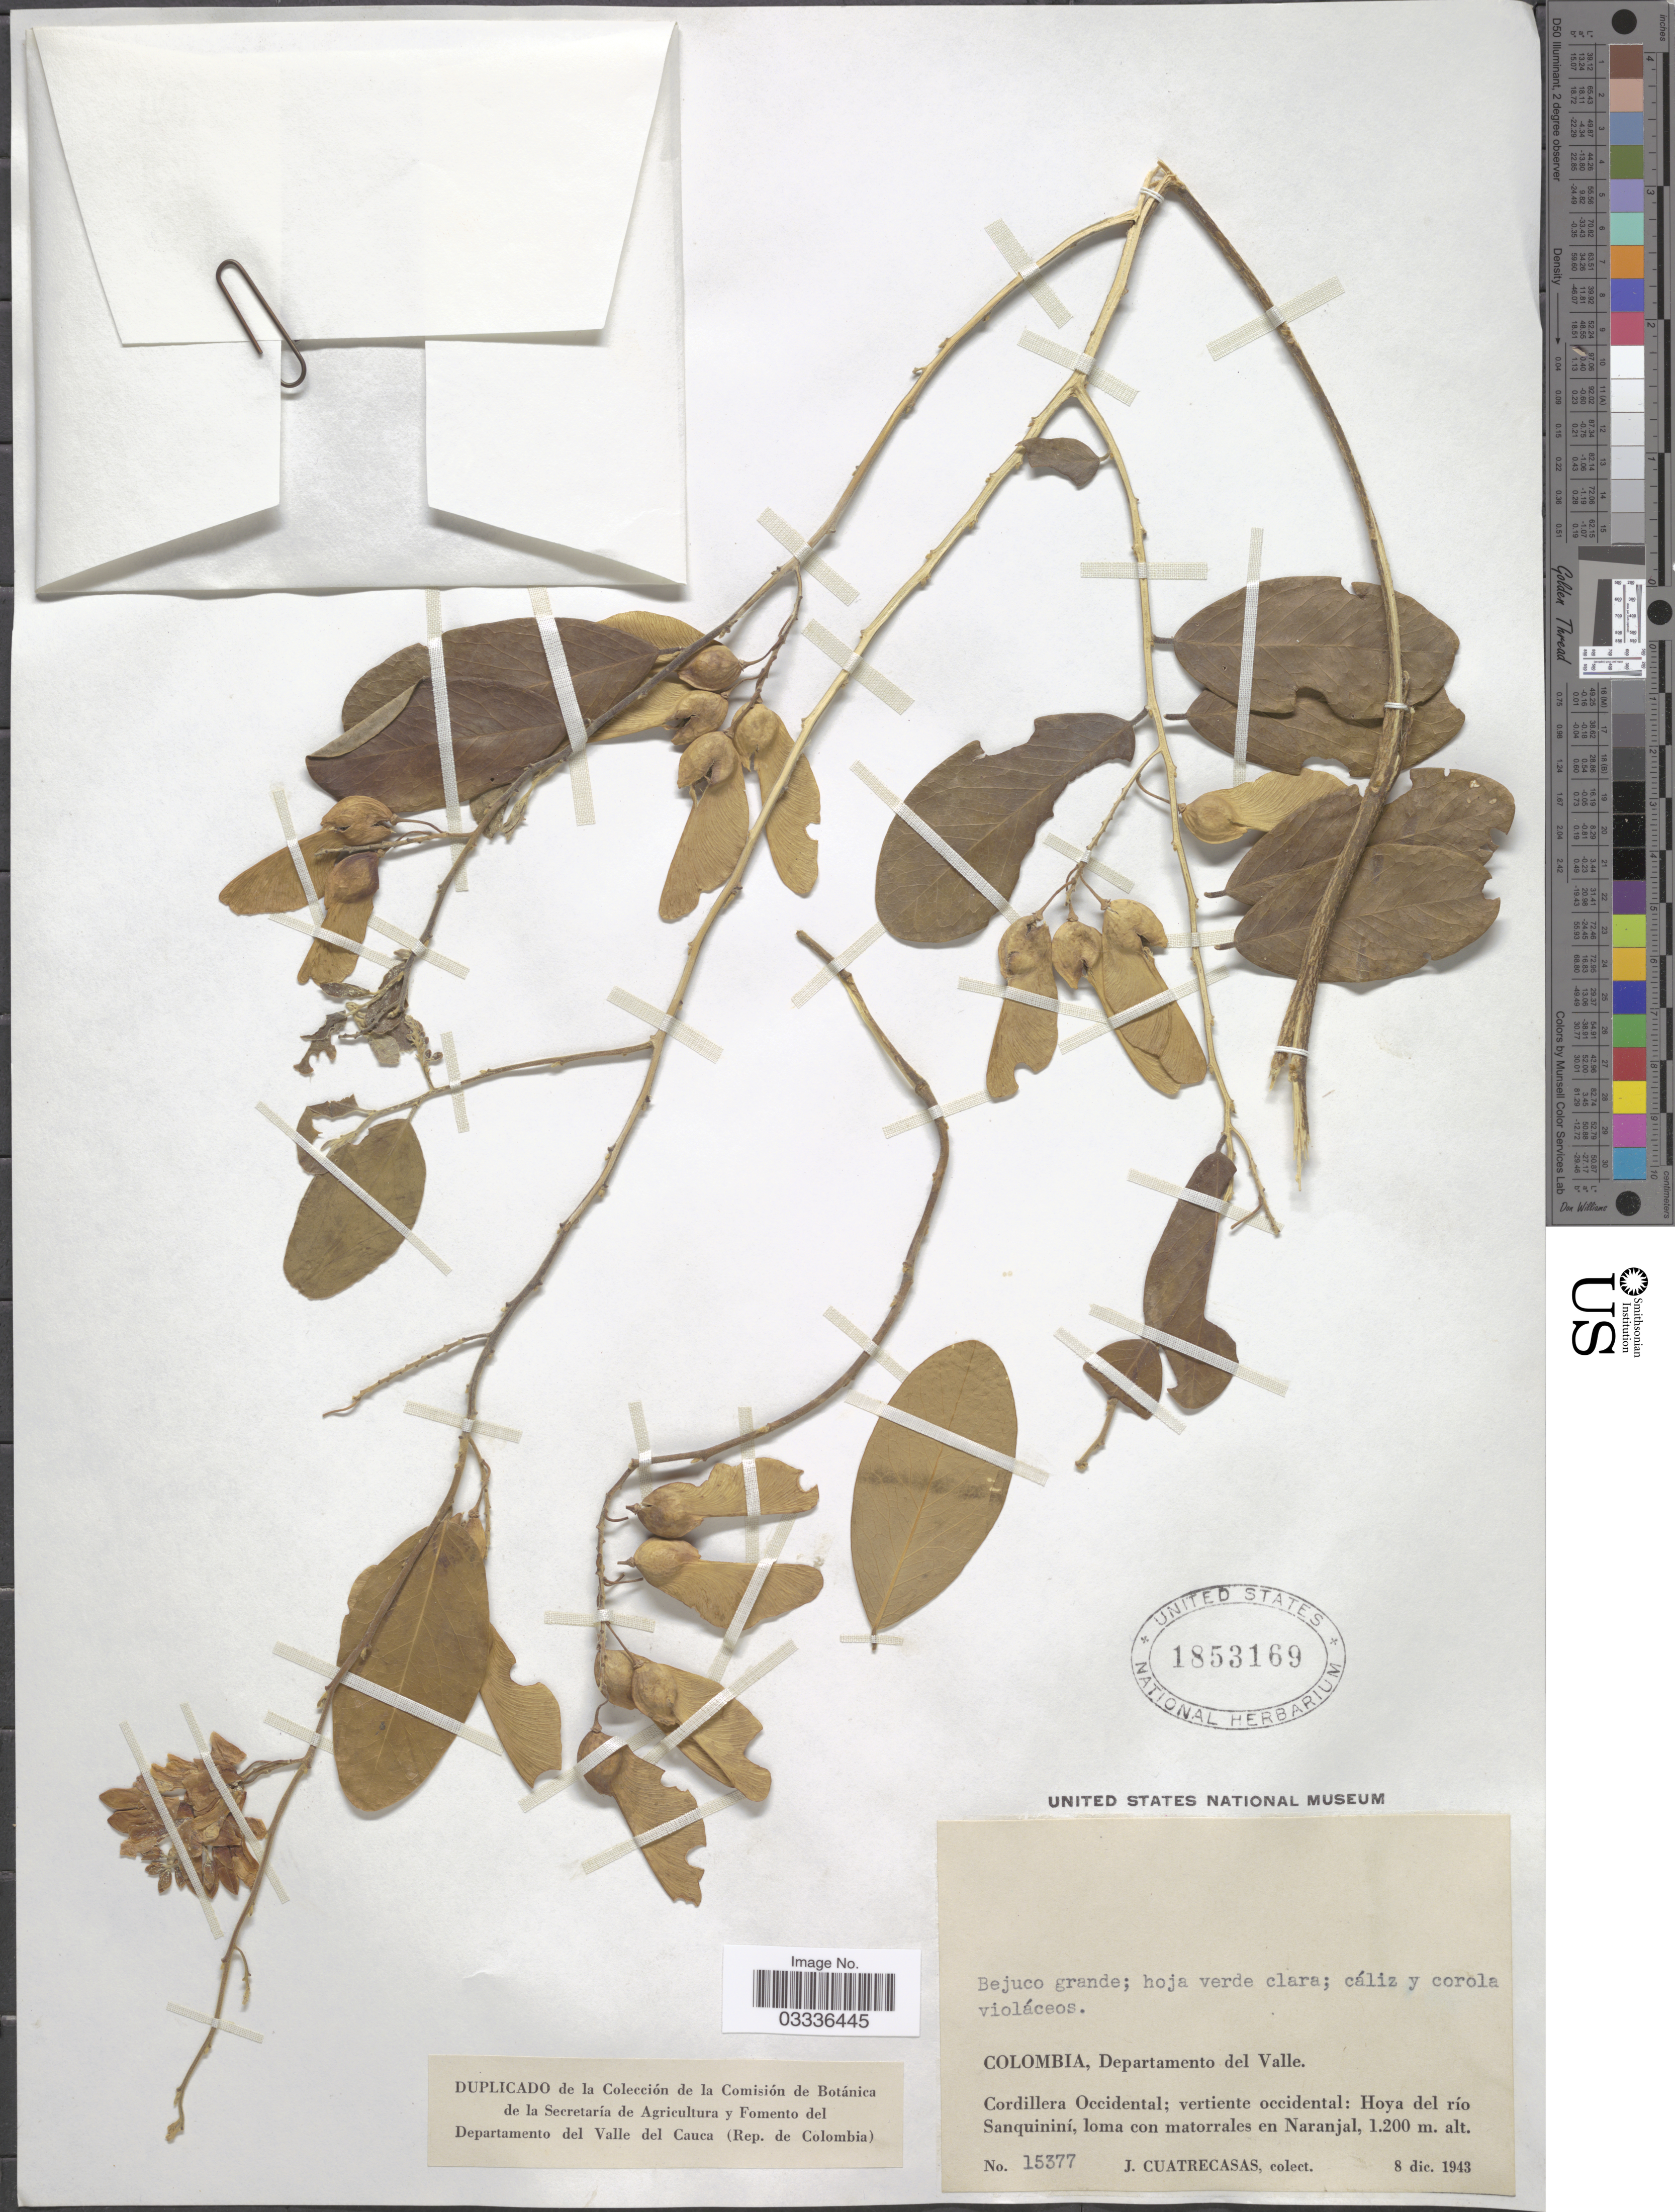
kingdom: Plantae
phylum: Tracheophyta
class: Magnoliopsida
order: Fabales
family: Polygalaceae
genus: Securidaca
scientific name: Securidaca goudotiana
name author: Planch. & Triana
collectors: J. Cuatrecasas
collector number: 15377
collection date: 1943-12-08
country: Colombia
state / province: Valle del Cauca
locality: Departamento del Valle. Cordillera Occidental; vertiente occidental: Hoya del río Sanquininí, loma con matorrales en Naranjal.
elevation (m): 1200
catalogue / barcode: US 1853169